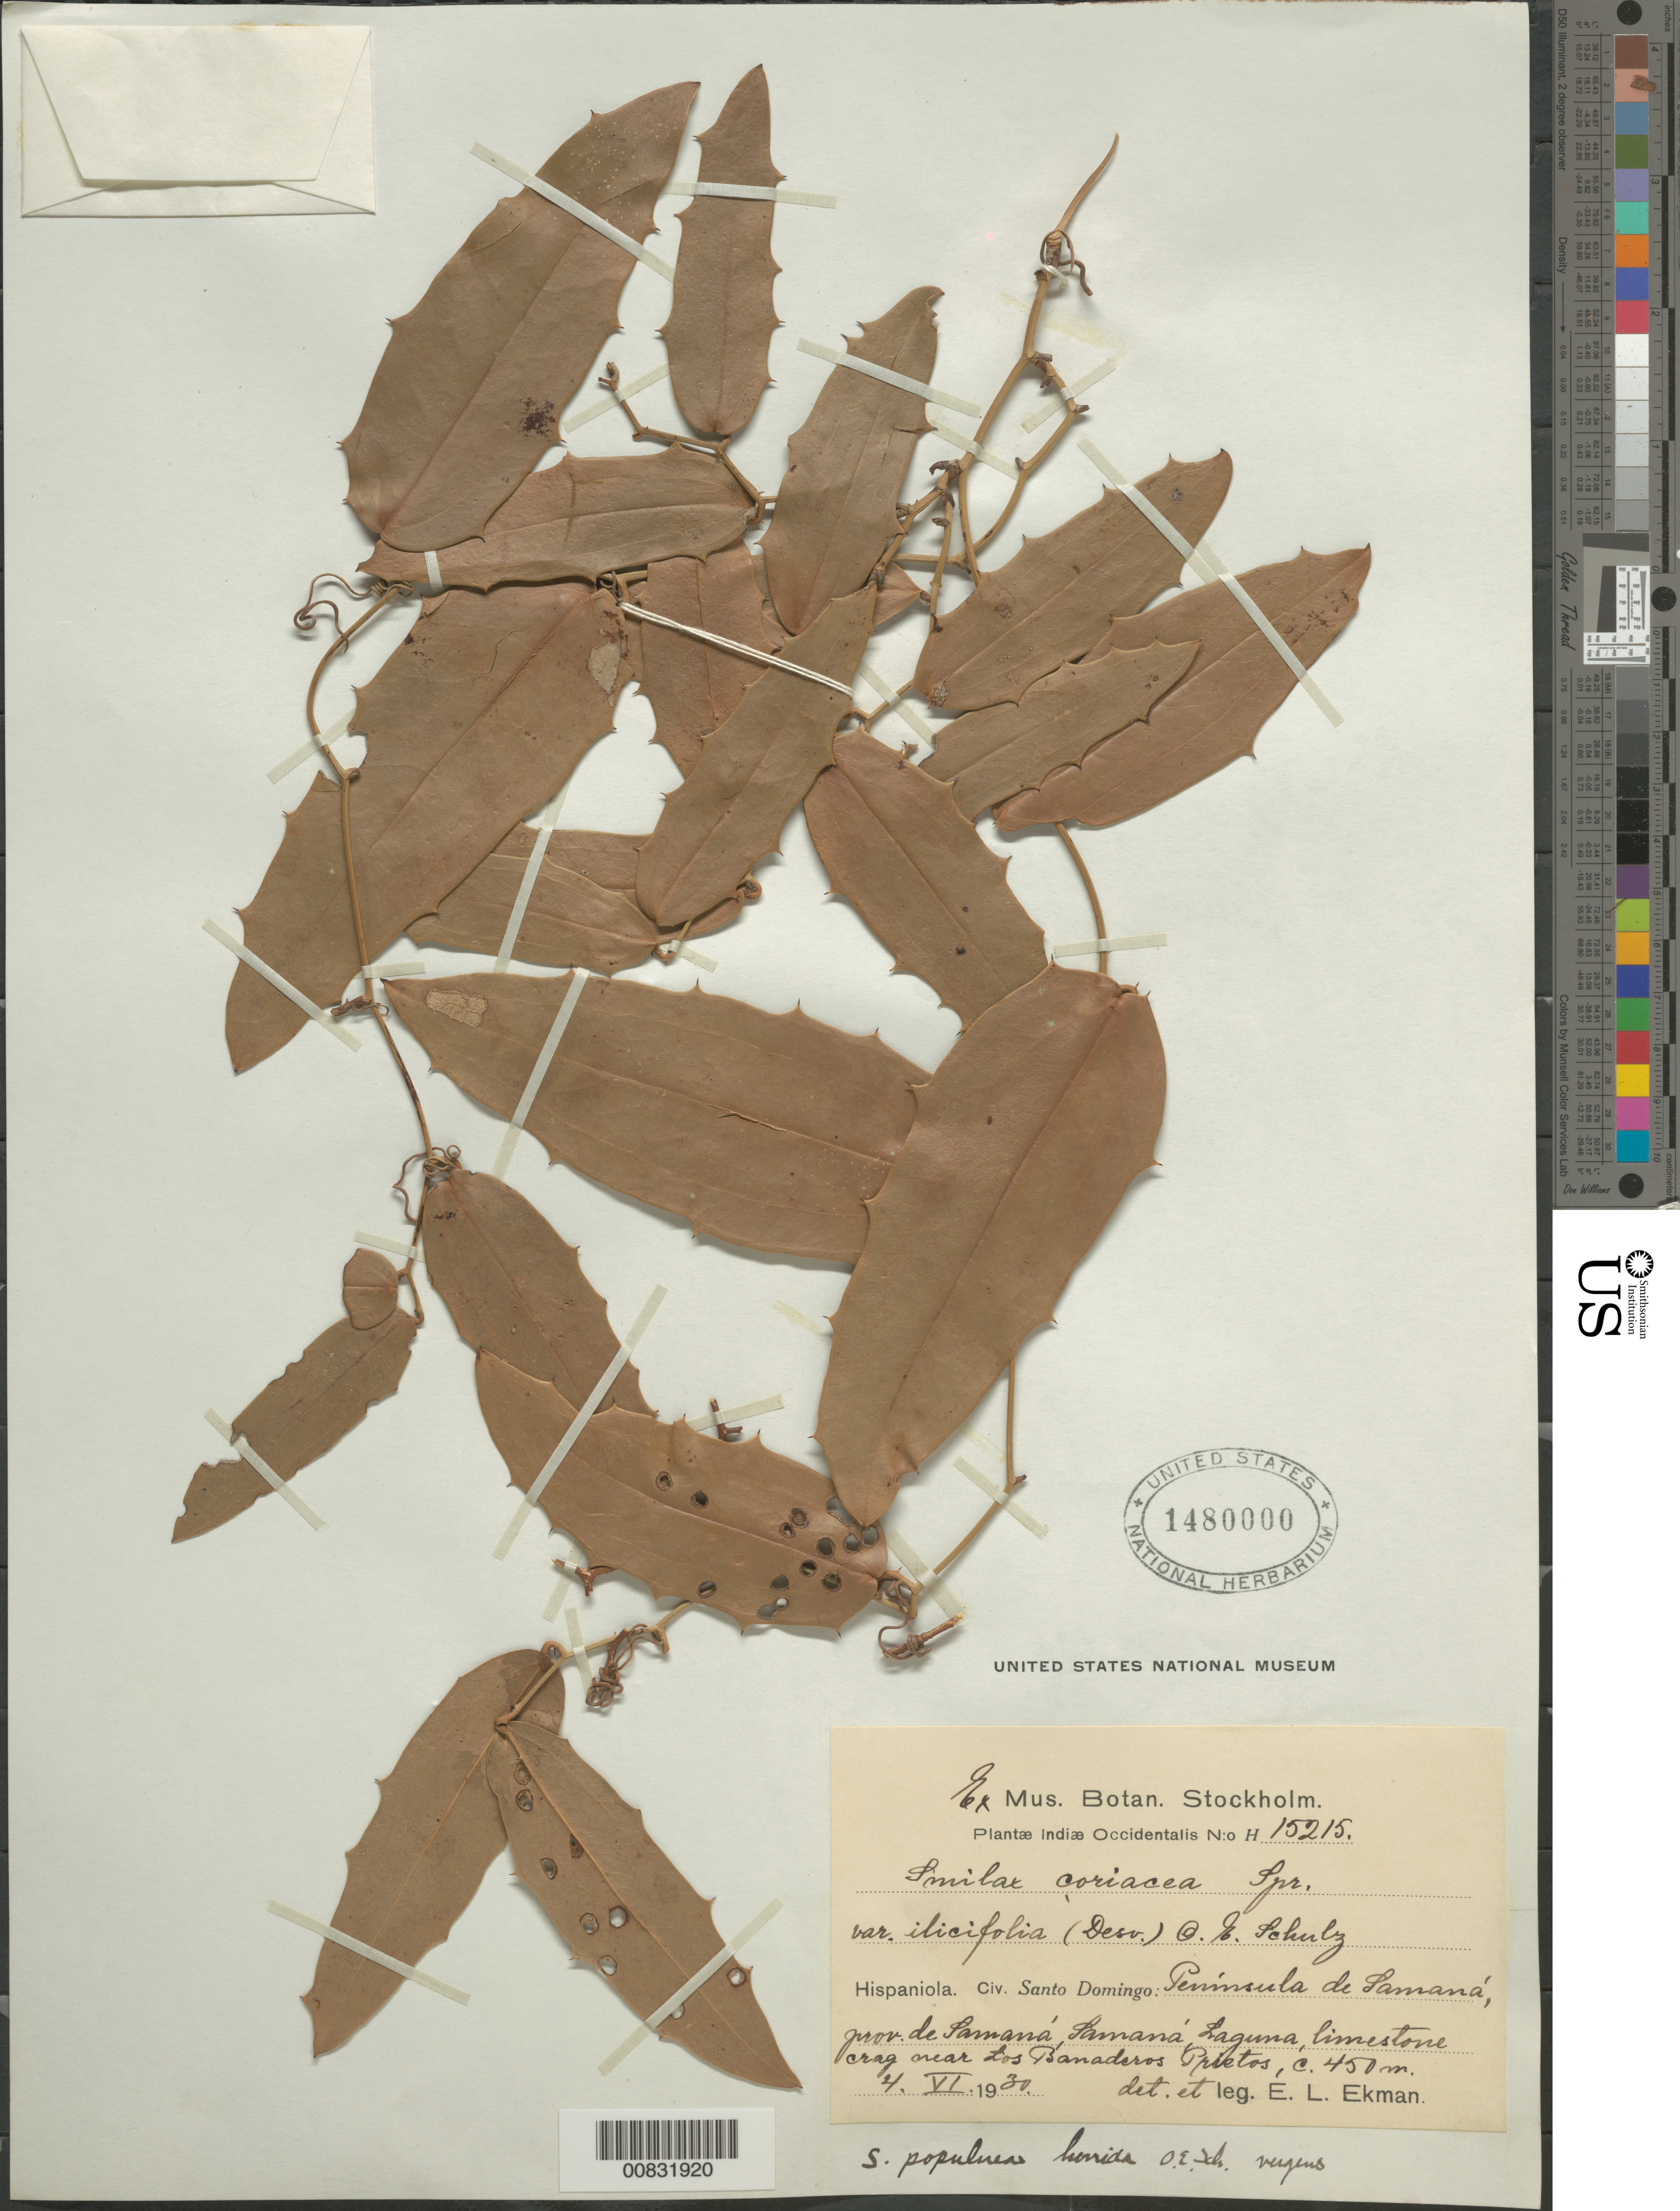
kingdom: Plantae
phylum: Tracheophyta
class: Liliopsida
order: Liliales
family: Smilacaceae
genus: Smilax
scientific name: Smilax populnea var. horrida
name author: O.E. Schulz in Urb.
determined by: Vergens, --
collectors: E. L. Ekman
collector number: H 15215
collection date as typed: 04 Jun 1930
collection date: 1930-06-04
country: Dominican Republic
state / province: Samana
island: Hispaniola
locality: Península de Samaná, Samaná, Laguna, limestone crag near Los Banaderos Prietos.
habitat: Limestone crag.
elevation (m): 450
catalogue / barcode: US 1480000